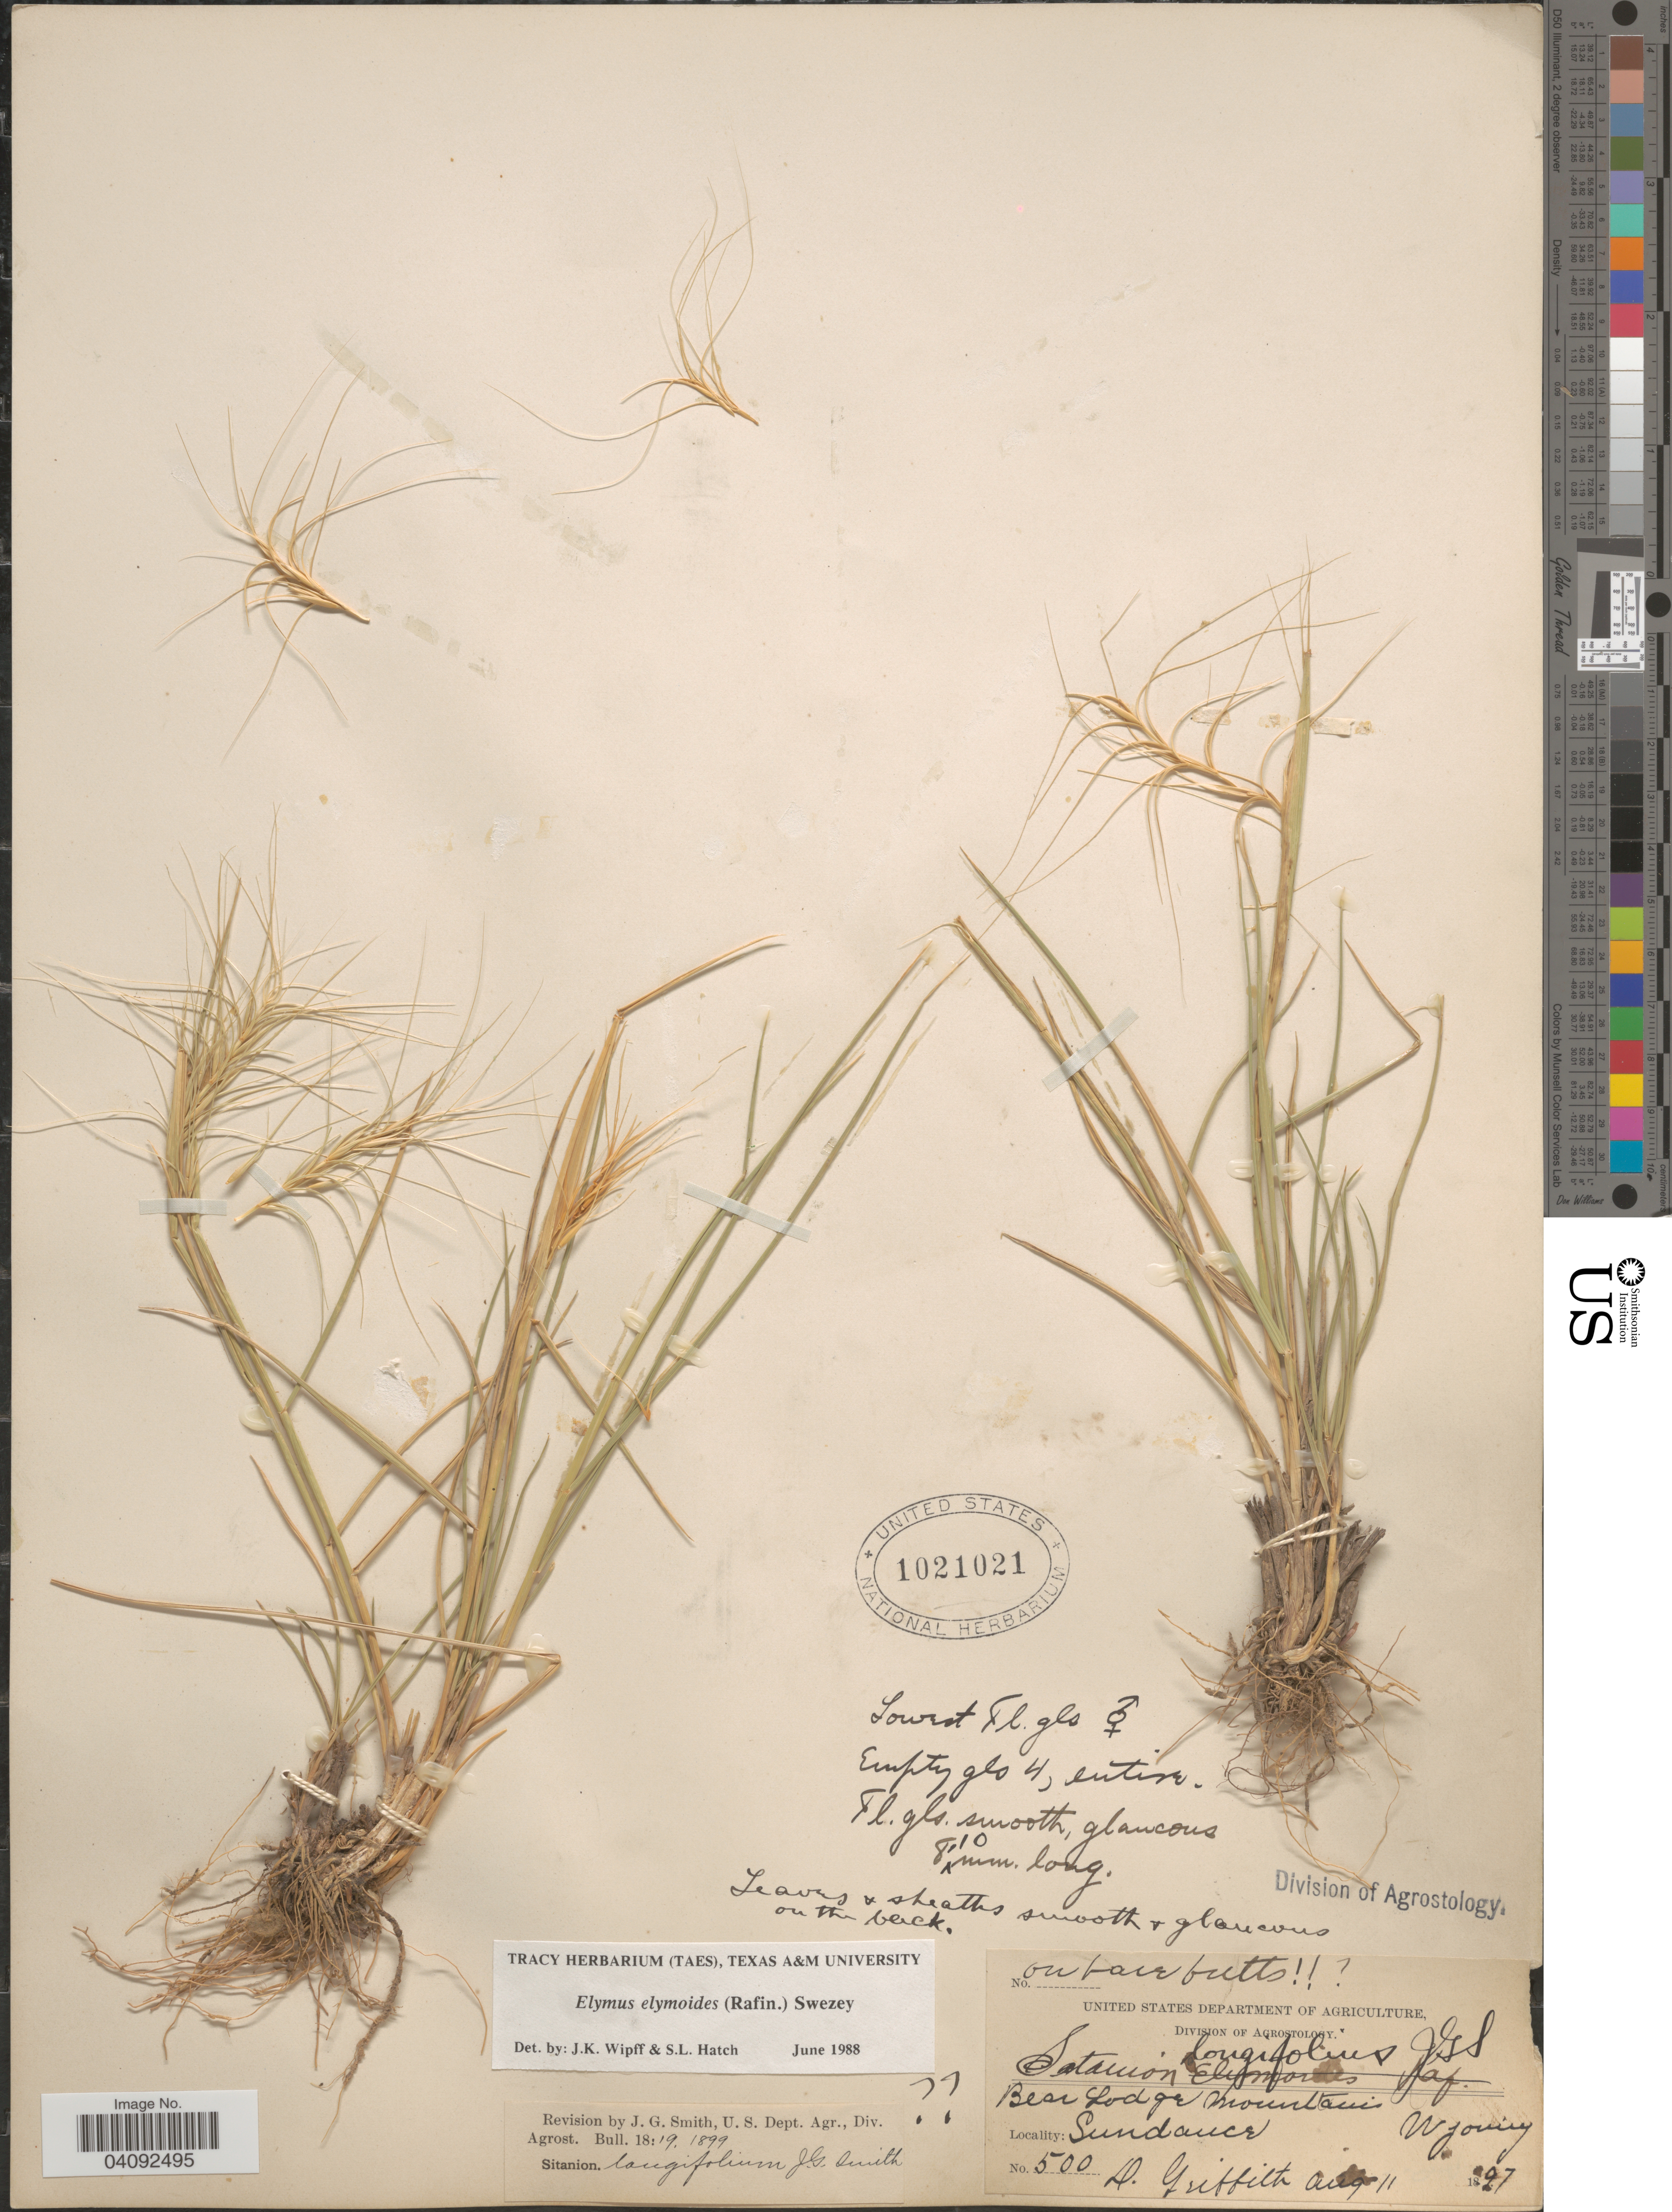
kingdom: Plantae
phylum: Tracheophyta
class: Liliopsida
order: Poales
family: Poaceae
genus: Elymus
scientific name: Elymus elymoides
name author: (Raf.) Swezey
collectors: D. Griffith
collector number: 500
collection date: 1897-08-11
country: United States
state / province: Wyoming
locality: Bear Lodge Mountains. Sundance.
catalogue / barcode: US 1021021